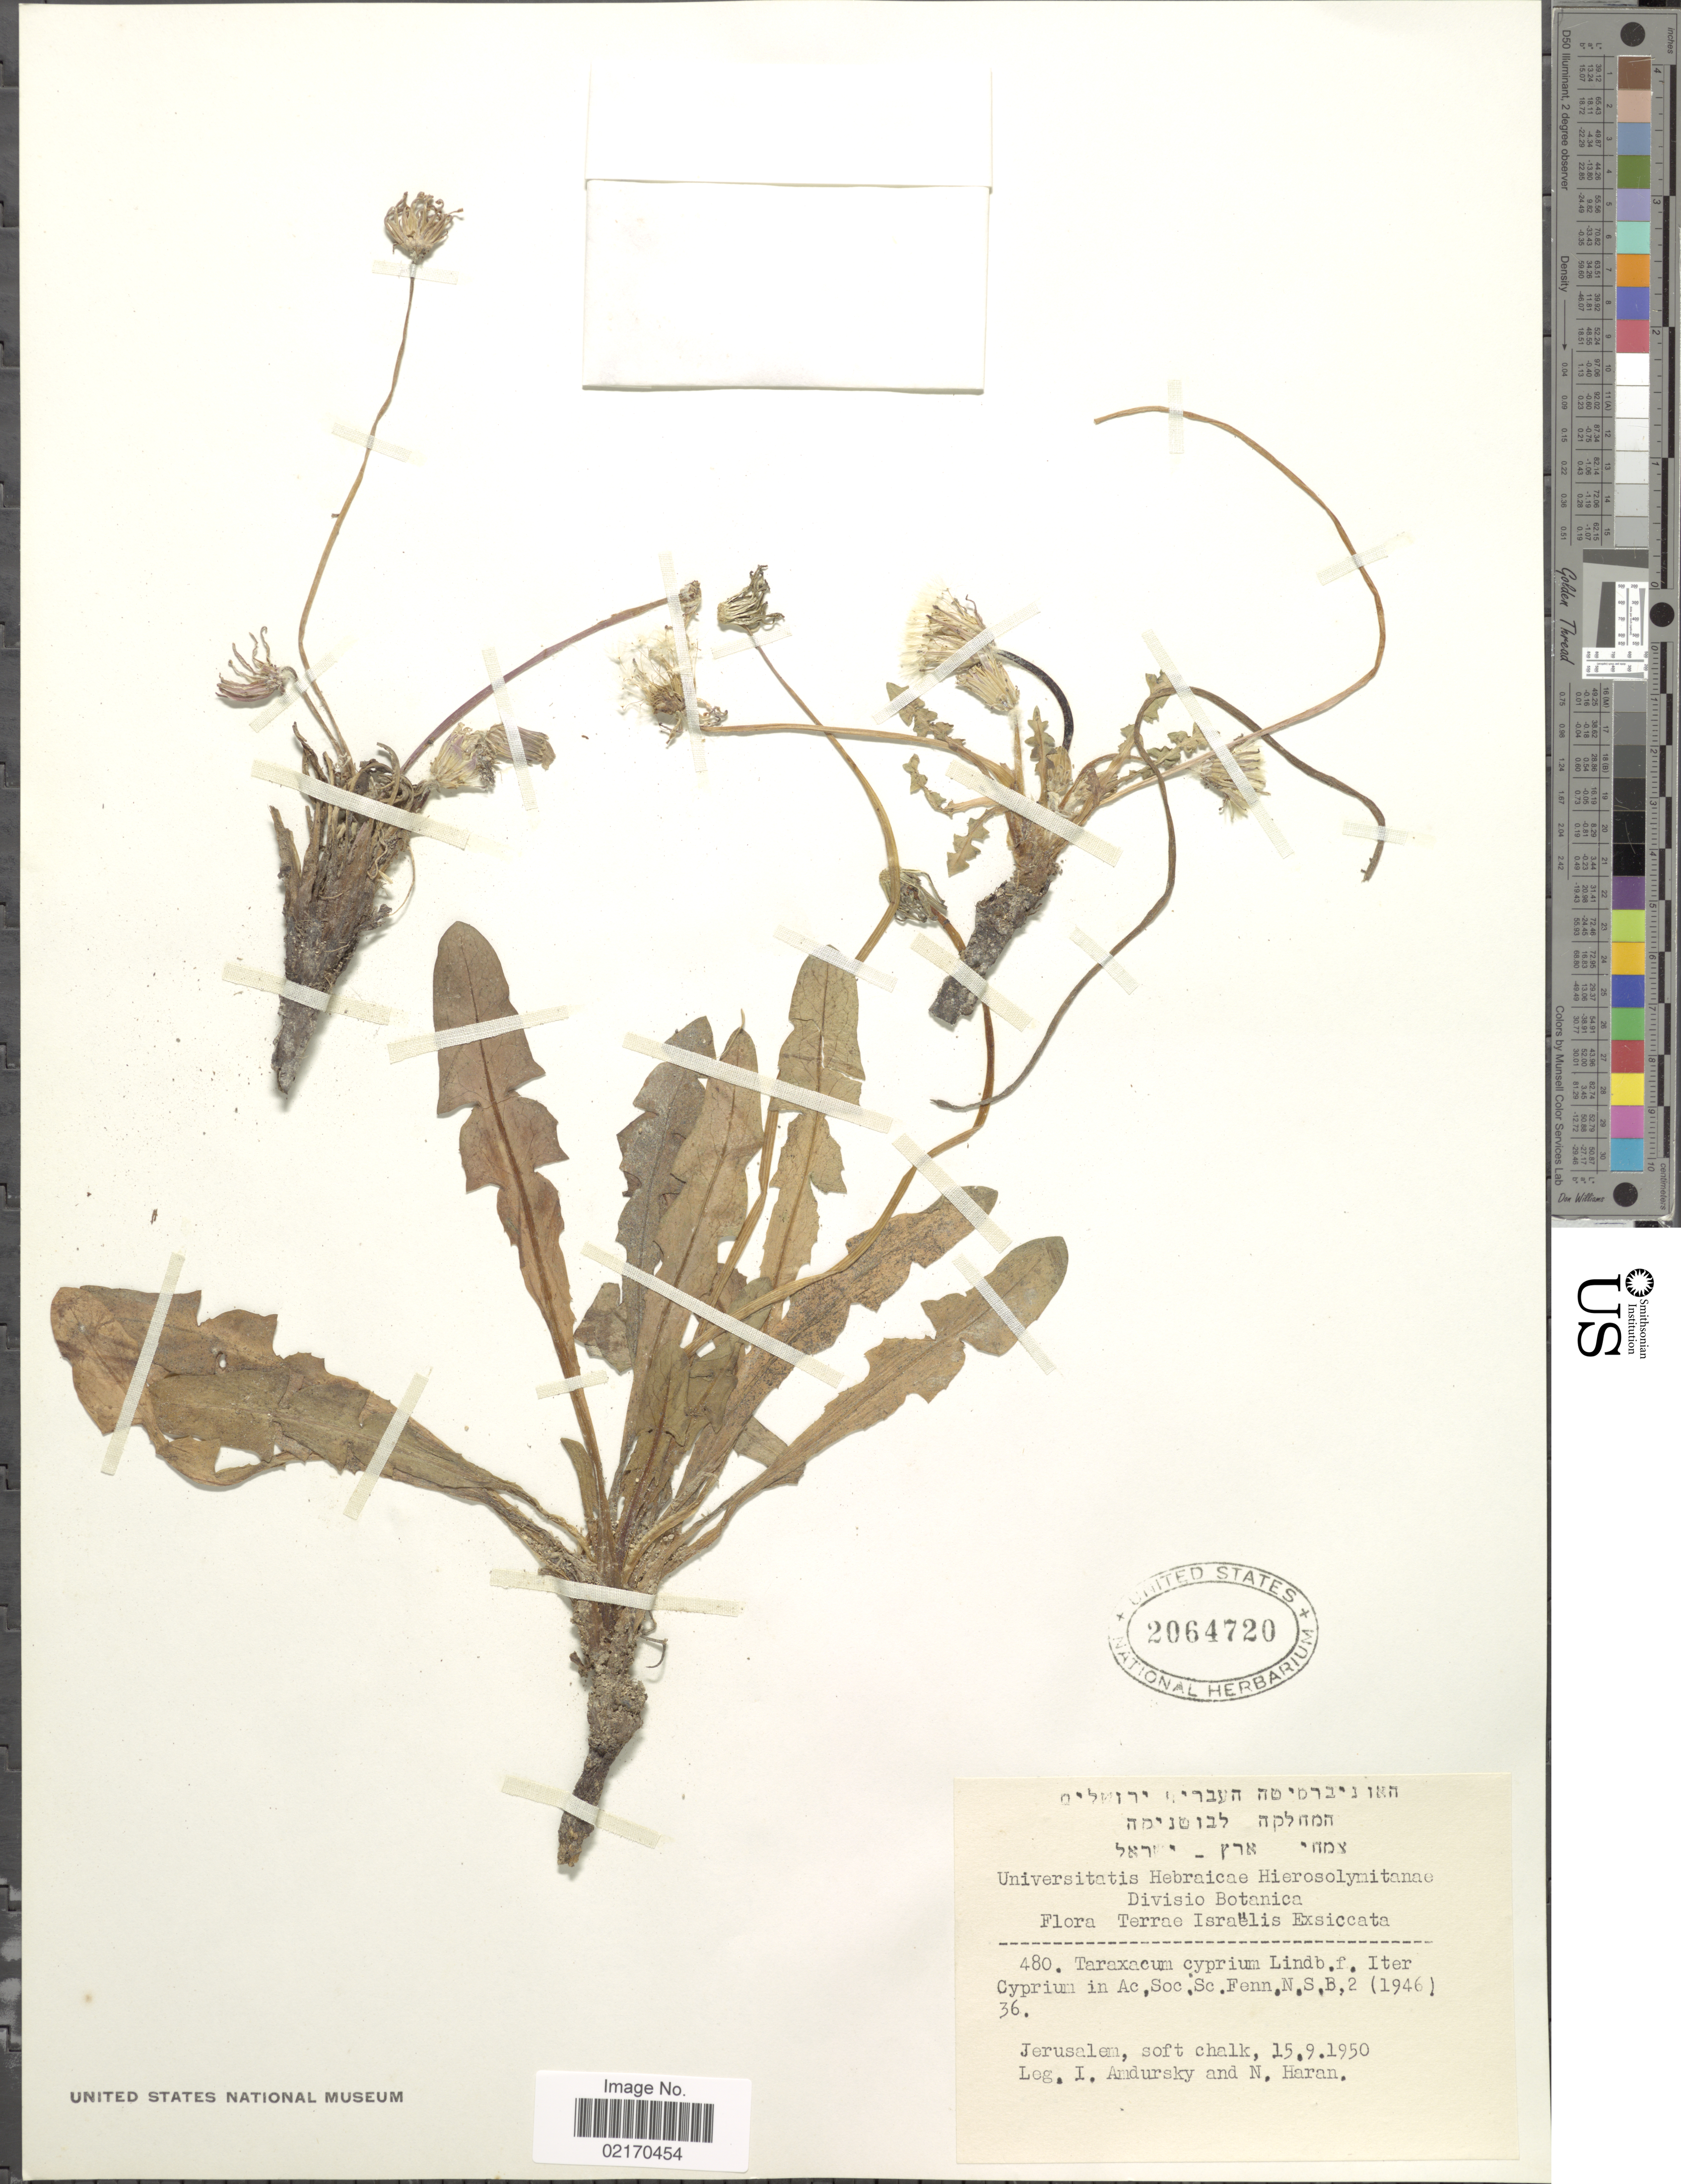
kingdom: Plantae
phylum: Tracheophyta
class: Magnoliopsida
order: Asterales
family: Asteraceae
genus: Taraxacum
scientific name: Taraxacum cyprium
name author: H. Lindb.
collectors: I. Amdursky & N. Haran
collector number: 480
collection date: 1950-09-15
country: Israel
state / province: Jerusalem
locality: Terrae Israelis, Jerusalem, soft chalk.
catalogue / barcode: US 2064720